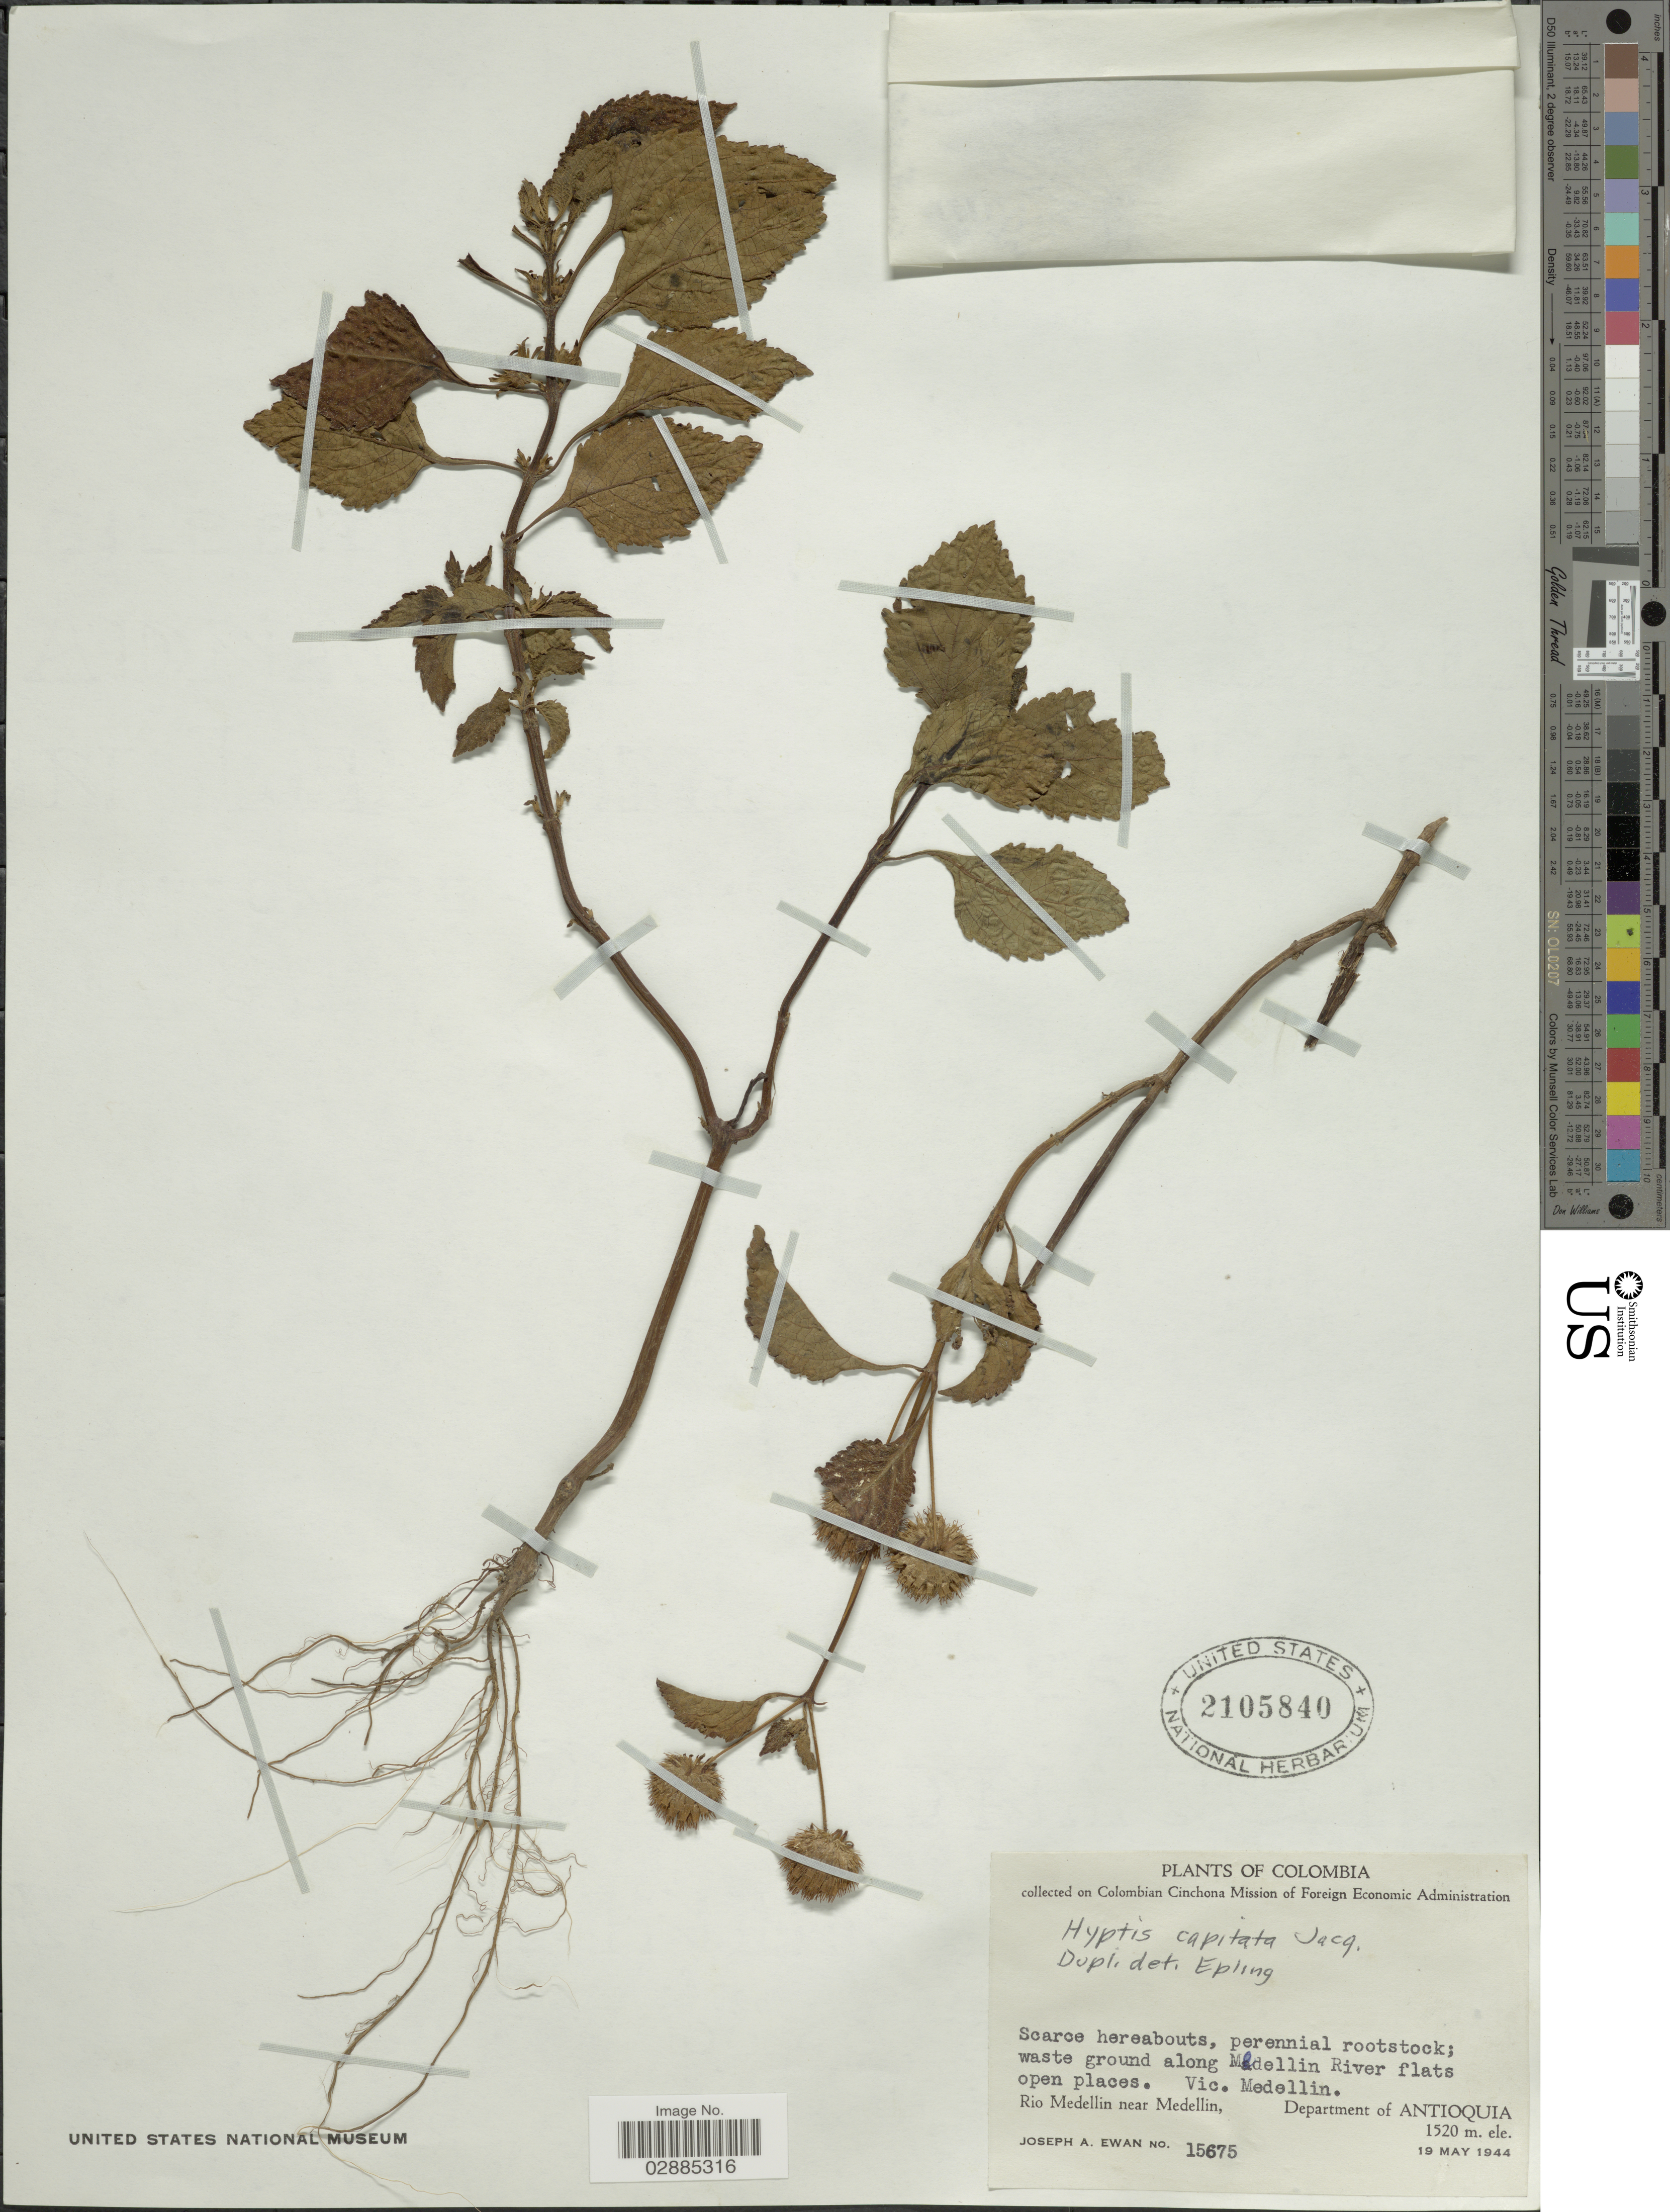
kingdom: Plantae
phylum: Tracheophyta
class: Magnoliopsida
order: Lamiales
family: Lamiaceae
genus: Hyptis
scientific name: Hyptis capitata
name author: Jacq.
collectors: J. A. Ewan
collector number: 15675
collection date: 1944-05-19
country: Colombia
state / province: Antioquia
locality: Waste ground along Medellin River flats open places. Vic. Medellin. Rio Medellin near Medellin, Department of Antioquia.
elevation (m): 1520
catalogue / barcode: US 2105840